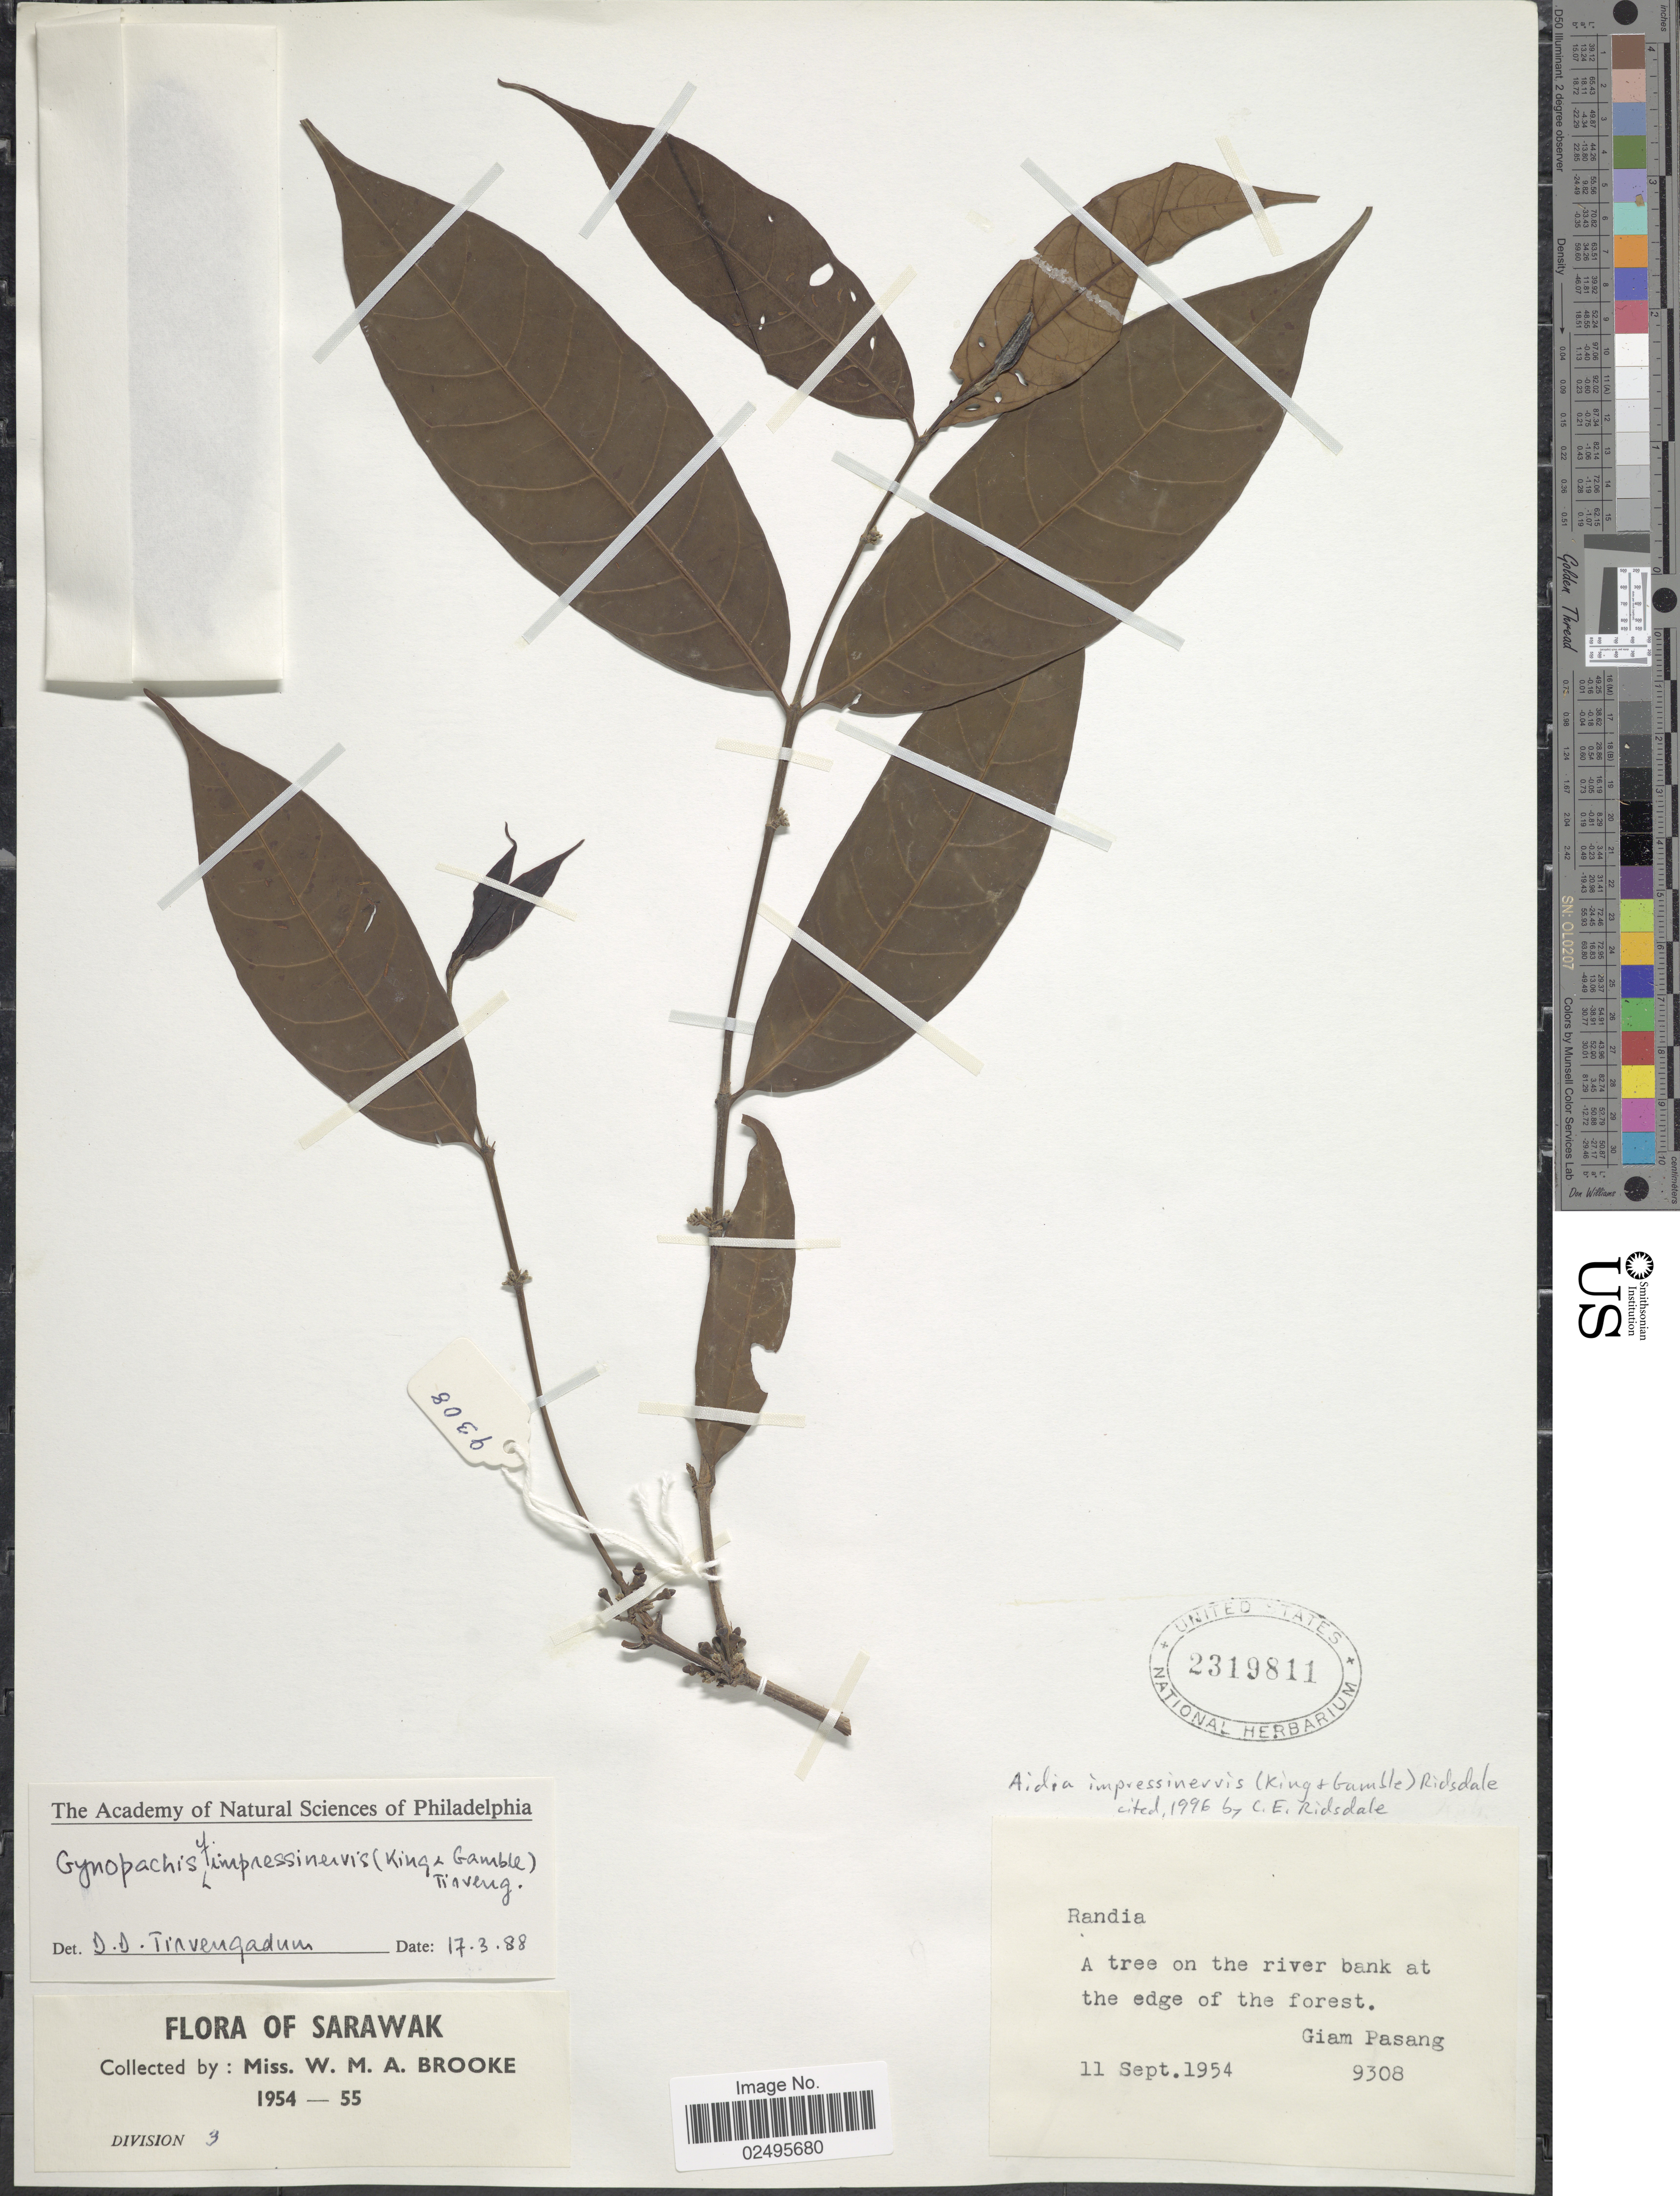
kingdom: Plantae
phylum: Tracheophyta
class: Magnoliopsida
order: Gentianales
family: Rubiaceae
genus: Aidia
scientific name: Aidia impressinervis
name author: (King & Gamble) Ridsdale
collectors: W. Brooke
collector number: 9308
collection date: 1954-09-11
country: Malaysia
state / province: Sarawak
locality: On the river bank at the edge of the forest. Giam Pasang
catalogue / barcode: US 2319811